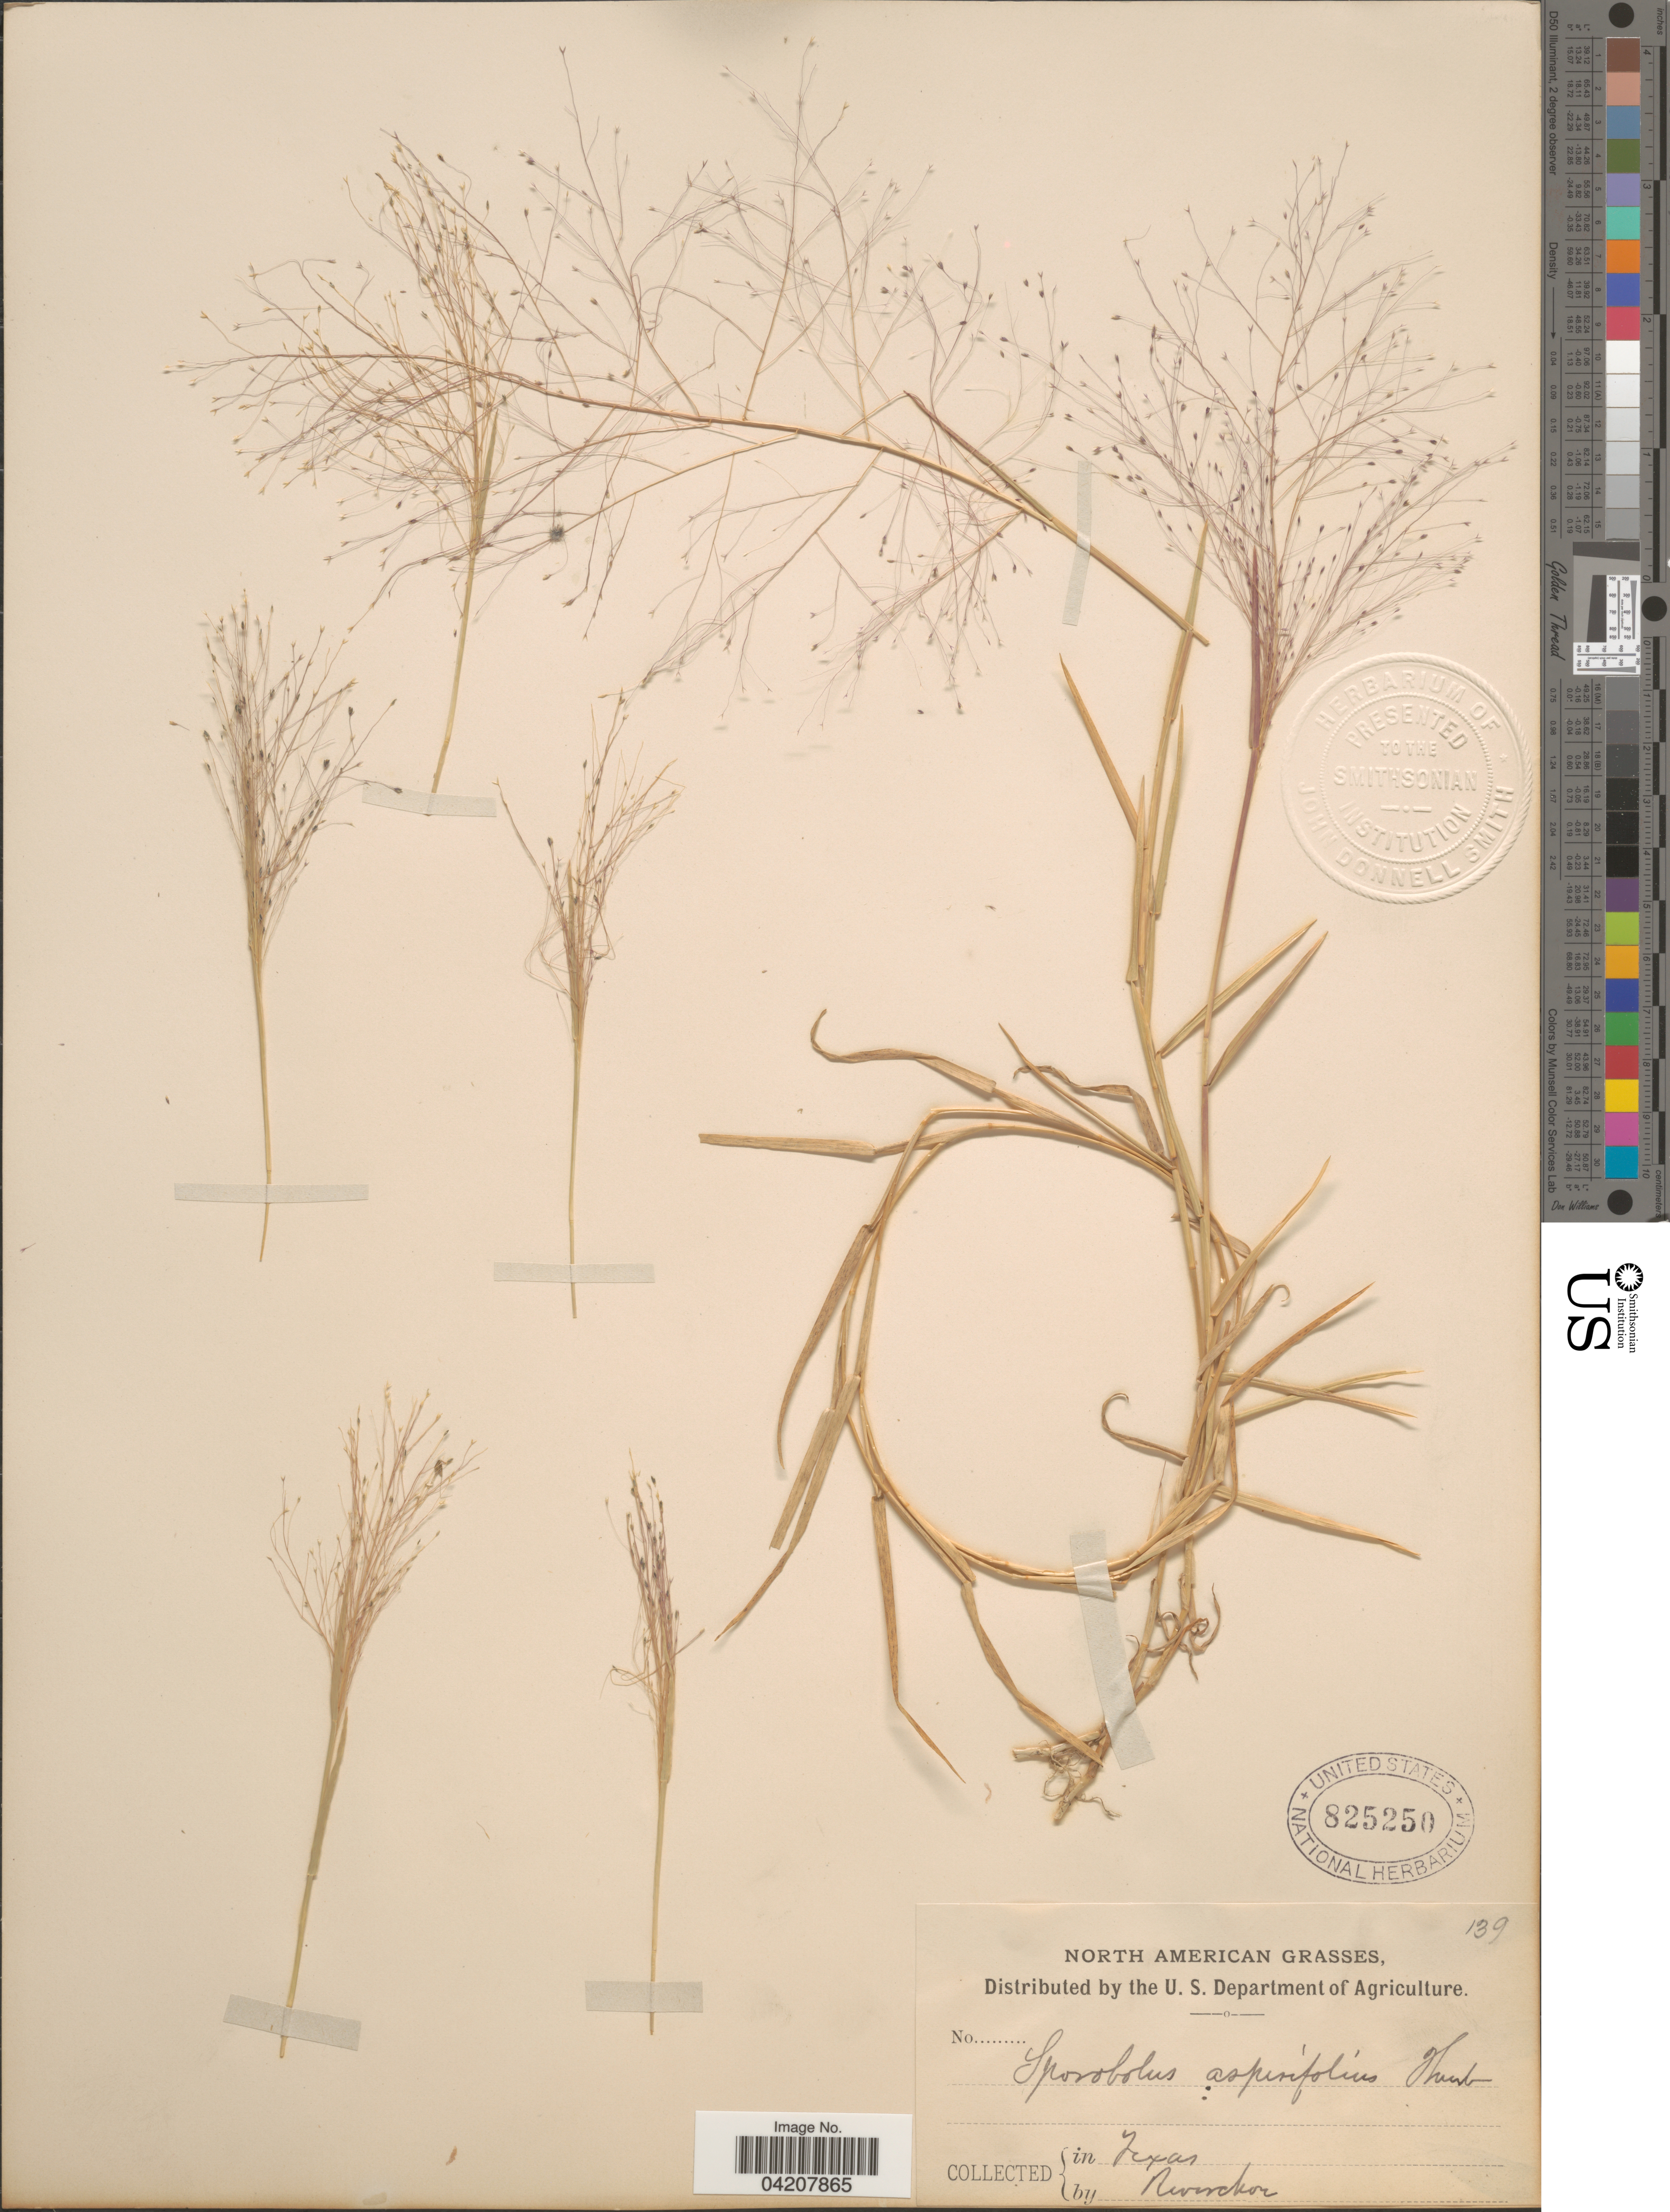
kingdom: Plantae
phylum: Tracheophyta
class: Liliopsida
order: Poales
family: Poaceae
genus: Muhlenbergia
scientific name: Muhlenbergia asperifolia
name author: (Nees & Meyen ex Trin.) Parodi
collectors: -. Reverchon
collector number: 139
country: United States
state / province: Texas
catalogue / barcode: US 825250